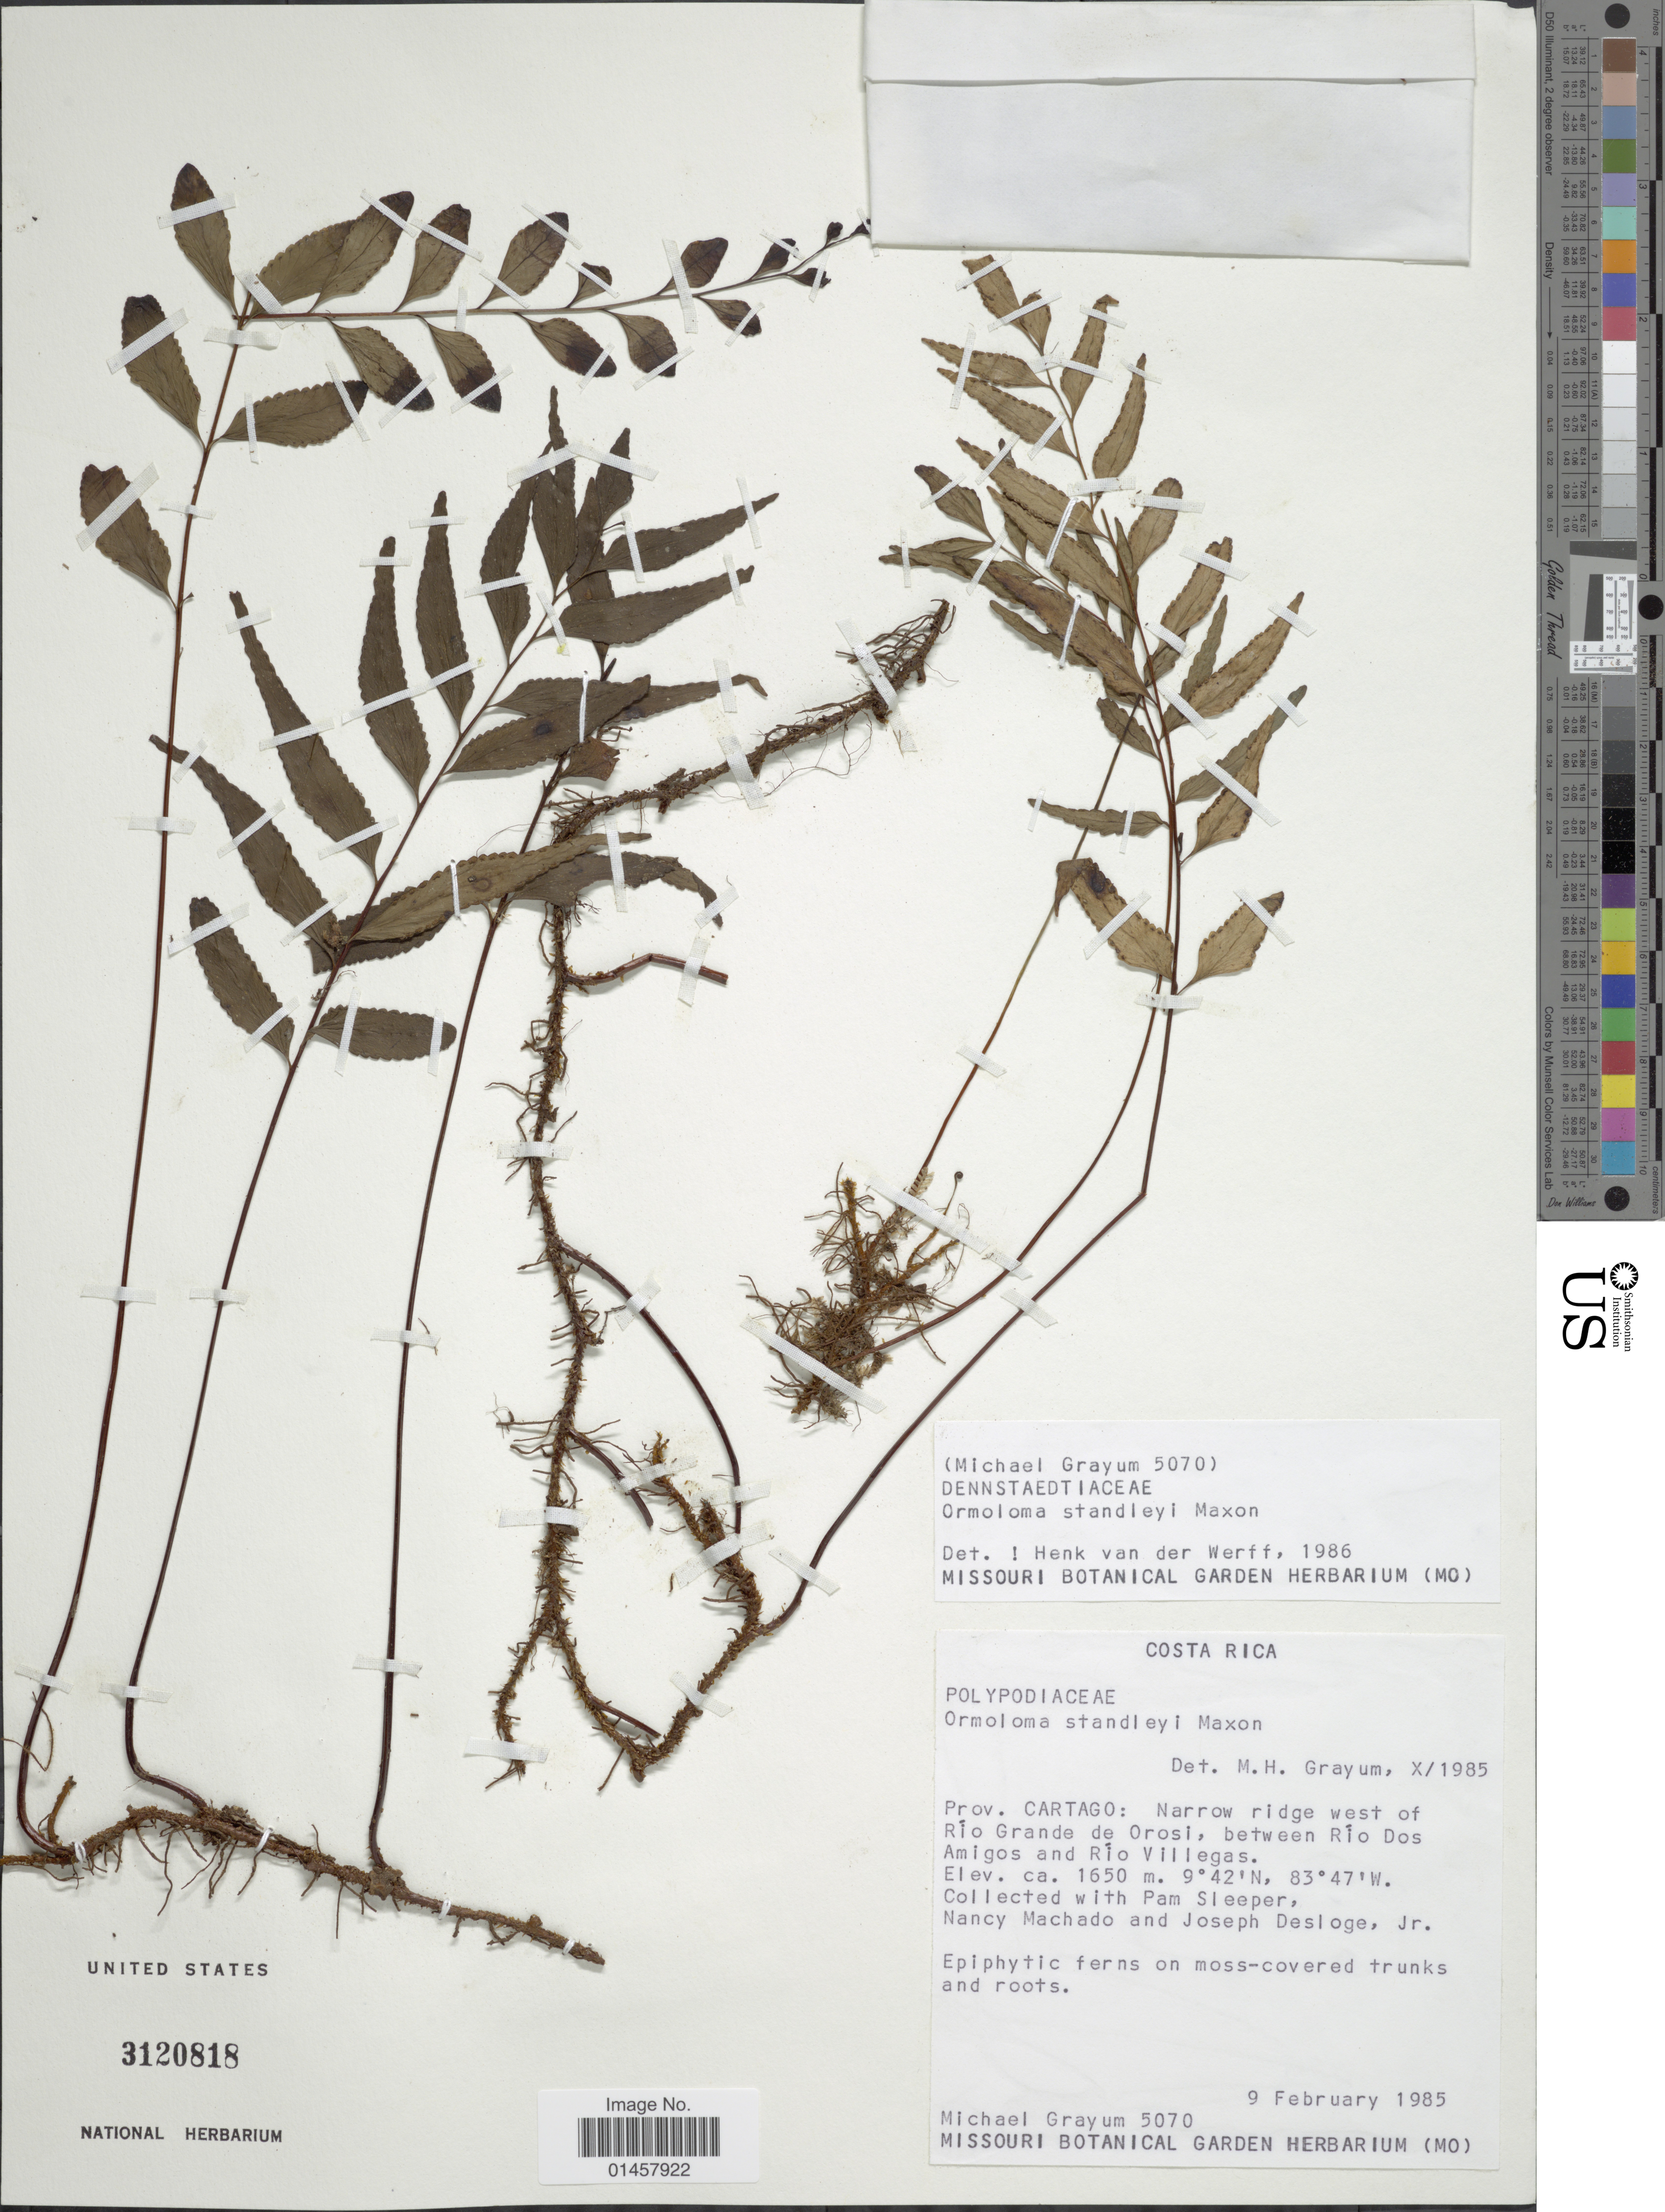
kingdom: Plantae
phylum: Tracheophyta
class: Polypodiopsida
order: Polypodiales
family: Lindsaeaceae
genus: Lindsaea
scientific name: Lindsaea standleyi comb. ined.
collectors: M. H. Grayum, P. Sleeper, N. Machado & J. Desloge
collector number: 5070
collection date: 1985-02-09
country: Costa Rica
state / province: Cartago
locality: Prov. Cartago: Narrow ridge west of Rio Gande de Orosi, between Rio Dos Amigos and Rio Villegas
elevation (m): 1650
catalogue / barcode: US 3120818